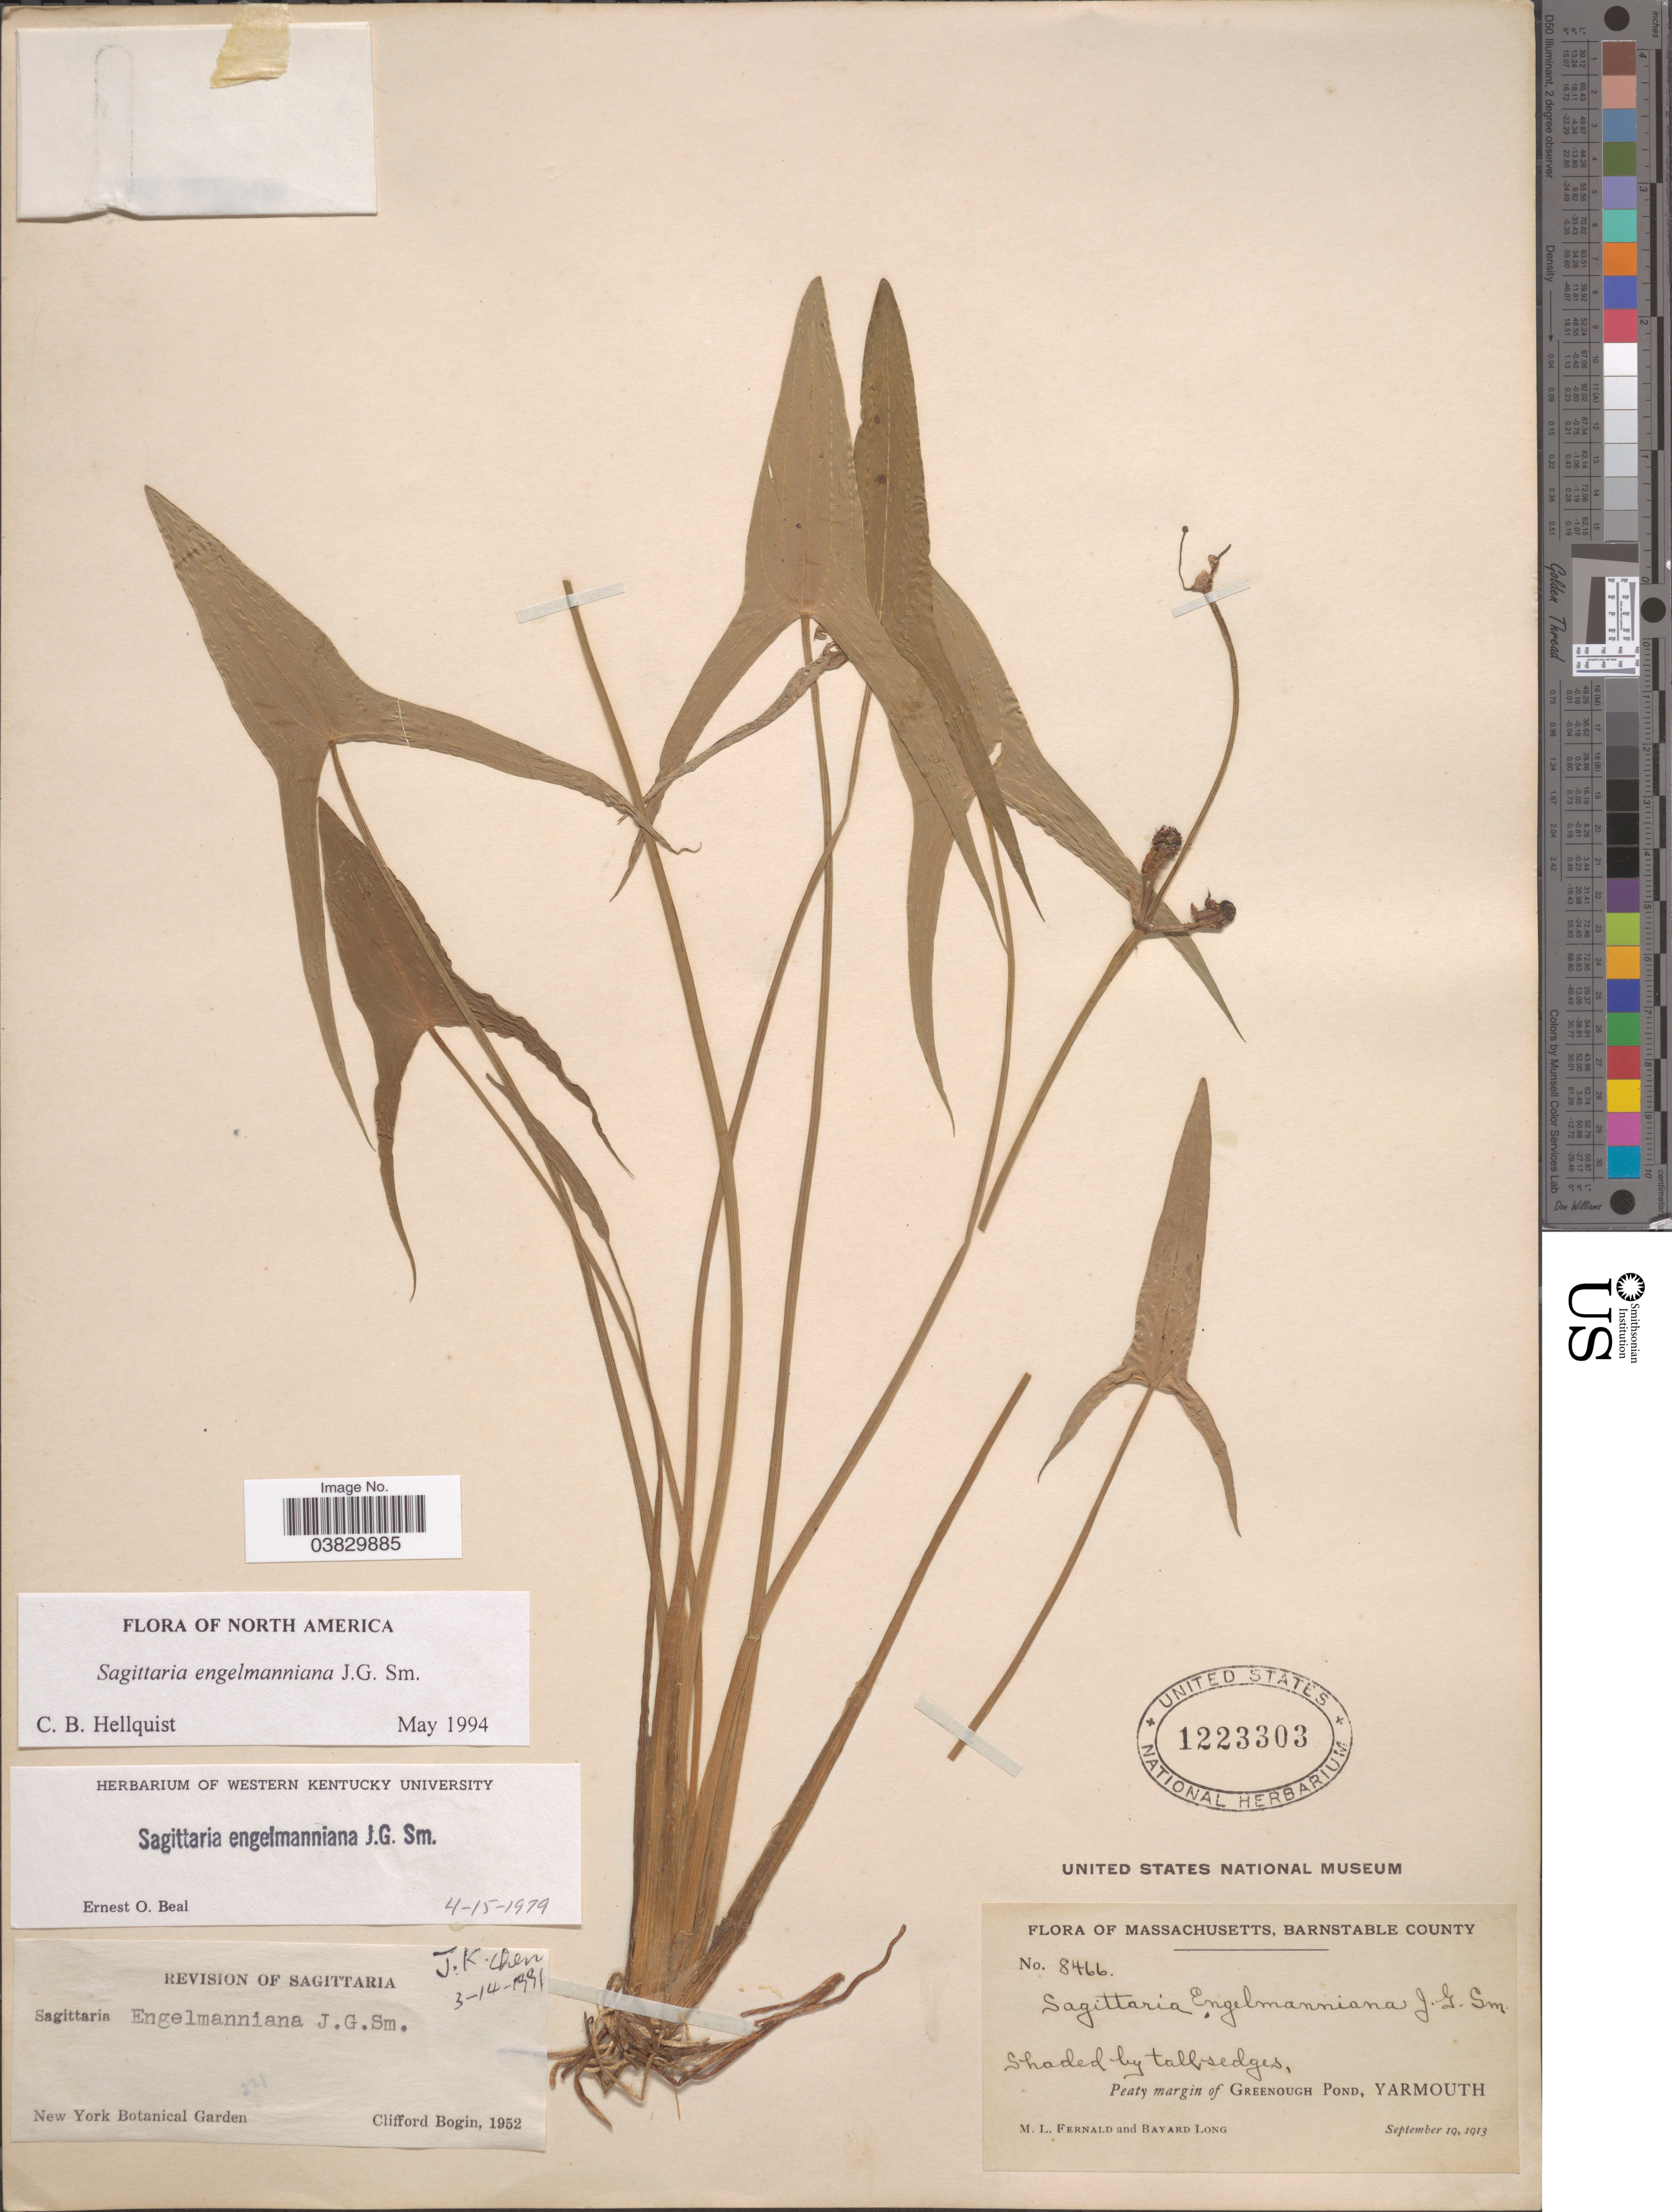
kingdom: Plantae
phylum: Tracheophyta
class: Liliopsida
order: Alismatales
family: Alismataceae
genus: Sagittaria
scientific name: Sagittaria engelmanniana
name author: J.G. Sm.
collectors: M. L. Fernald & B. Long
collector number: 8466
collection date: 1913-09-19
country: United States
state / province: Massachusetts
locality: Barnstable County. Peaty margin of Greenough Pond, Yarmouth.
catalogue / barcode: US 1223303